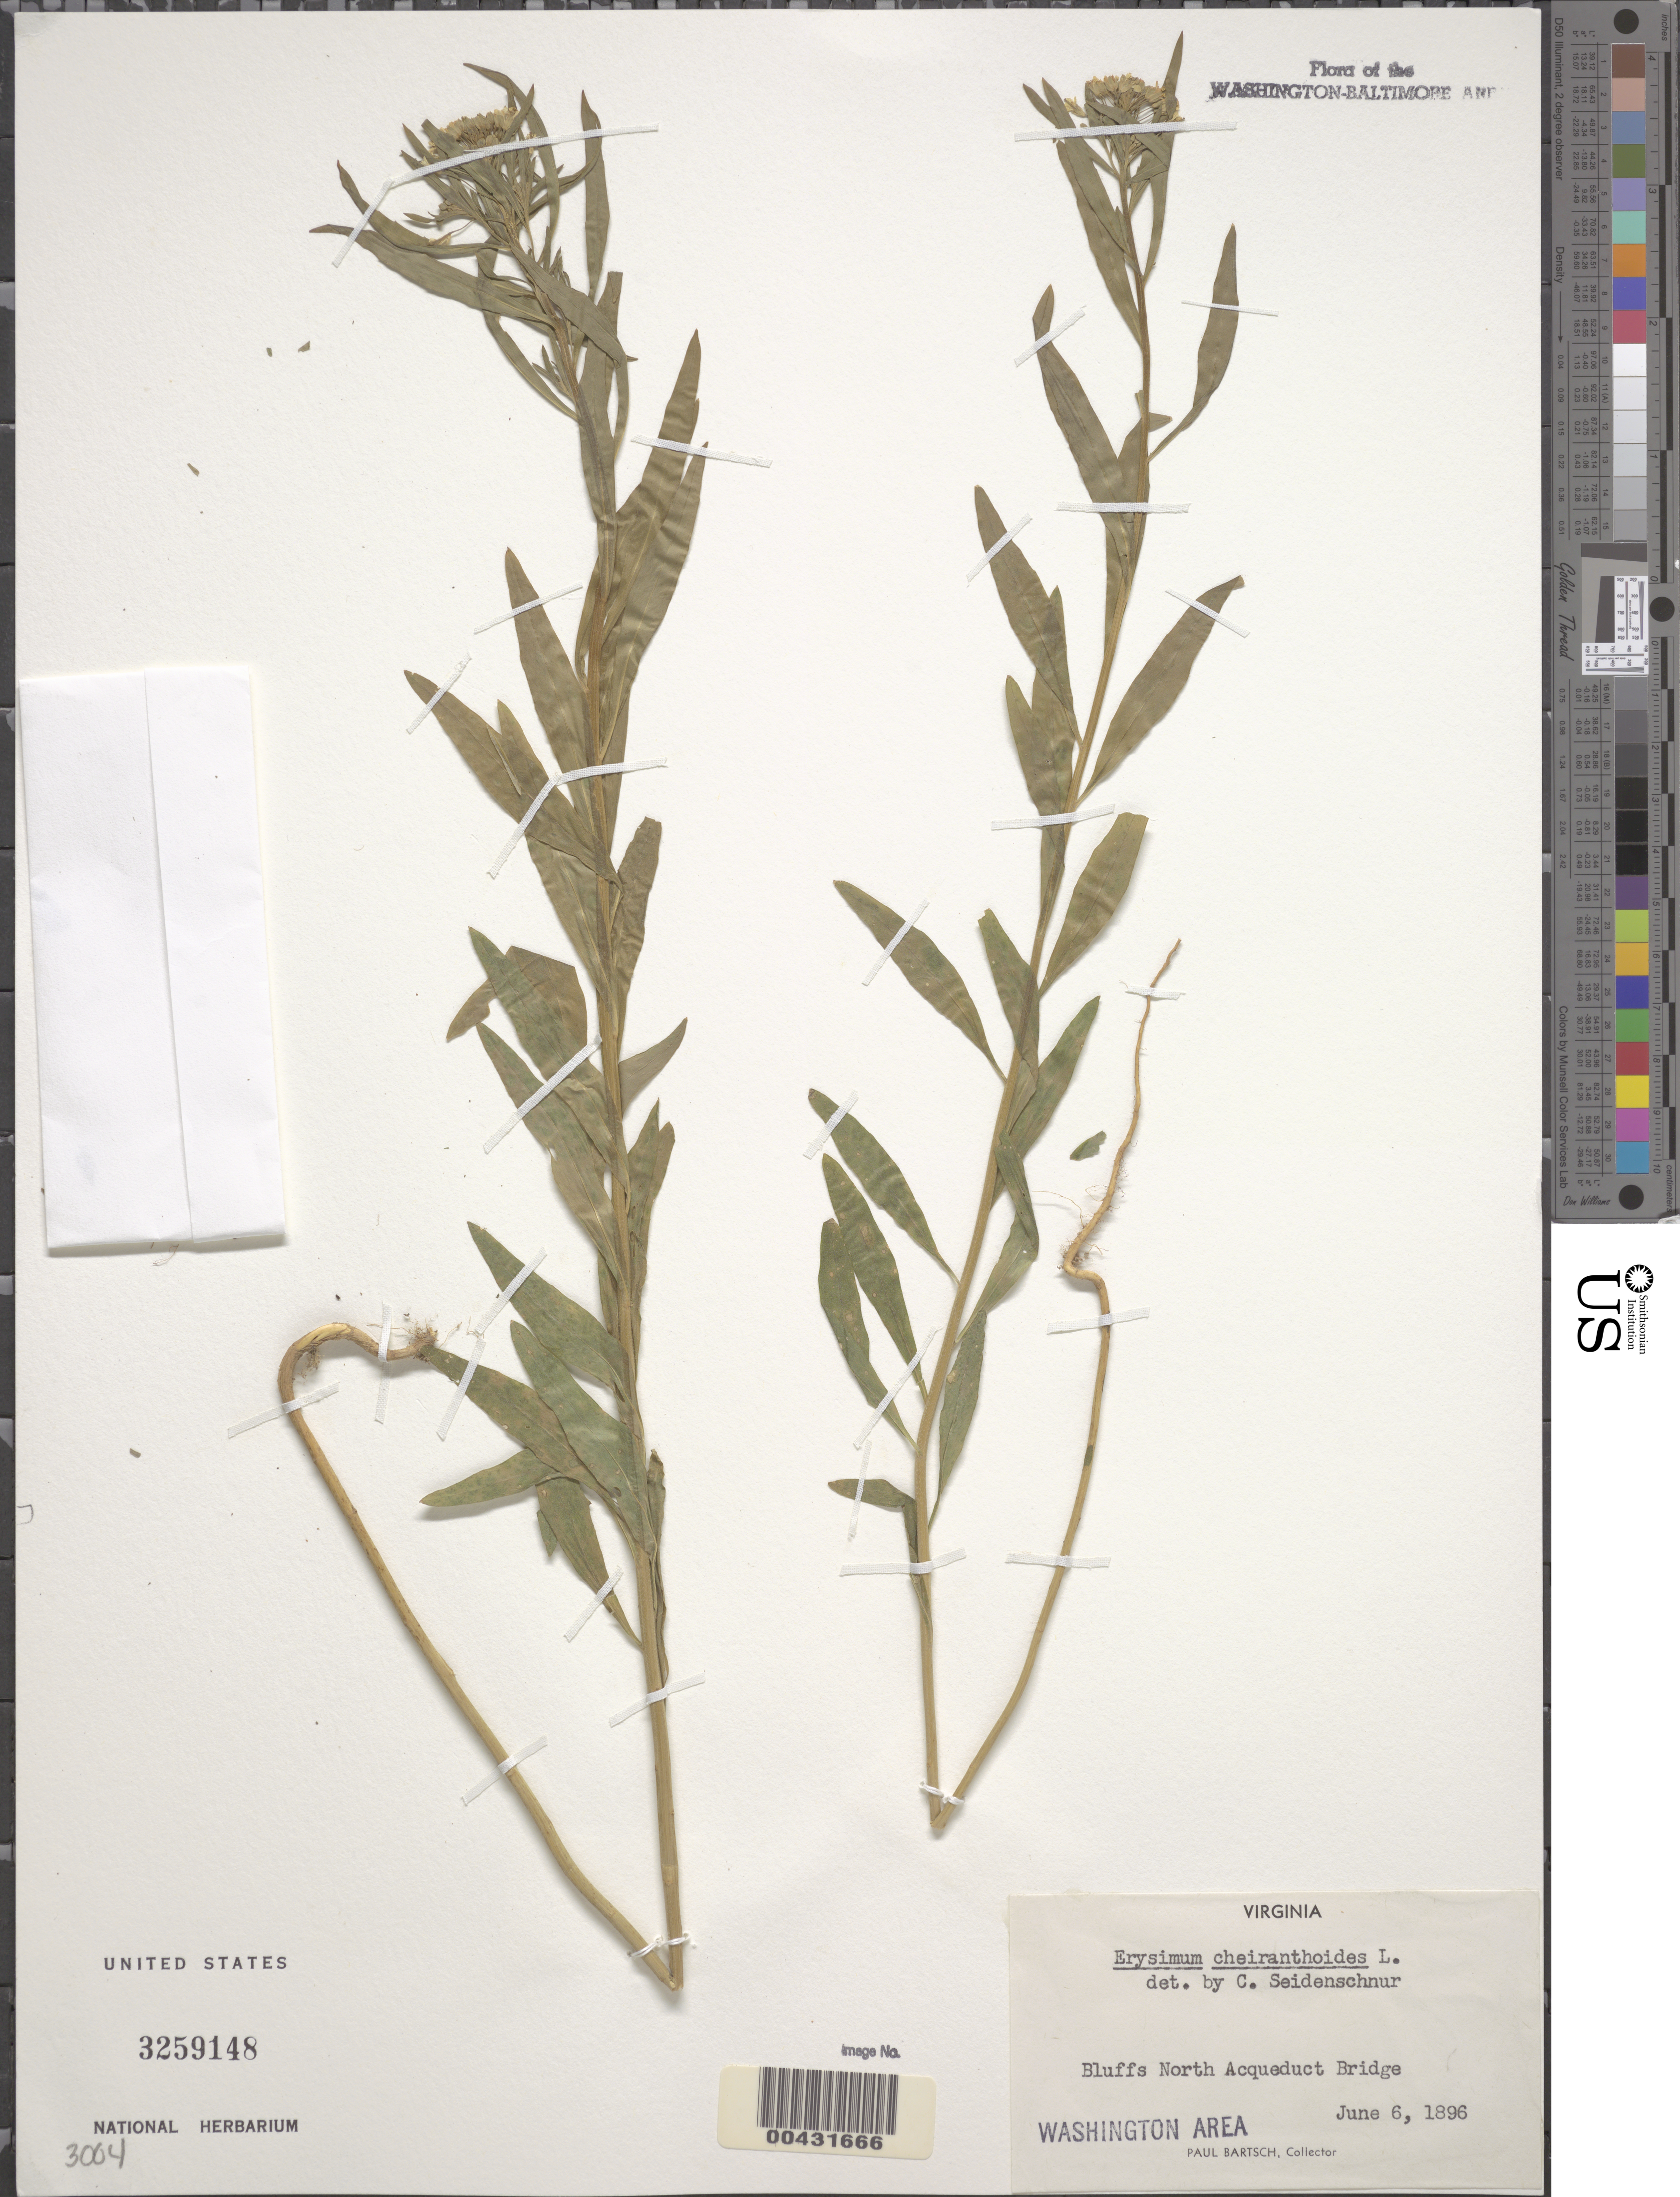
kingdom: Plantae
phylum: Tracheophyta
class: Magnoliopsida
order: Brassicales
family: Brassicaceae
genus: Erysimum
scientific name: Erysimum cheiranthoides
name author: L.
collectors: P. Bartsch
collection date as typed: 06 Jun 1896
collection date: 1896-06-06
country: United States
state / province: Virginia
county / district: Arlington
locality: N of Aqueduct Bridge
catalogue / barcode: US 3259148